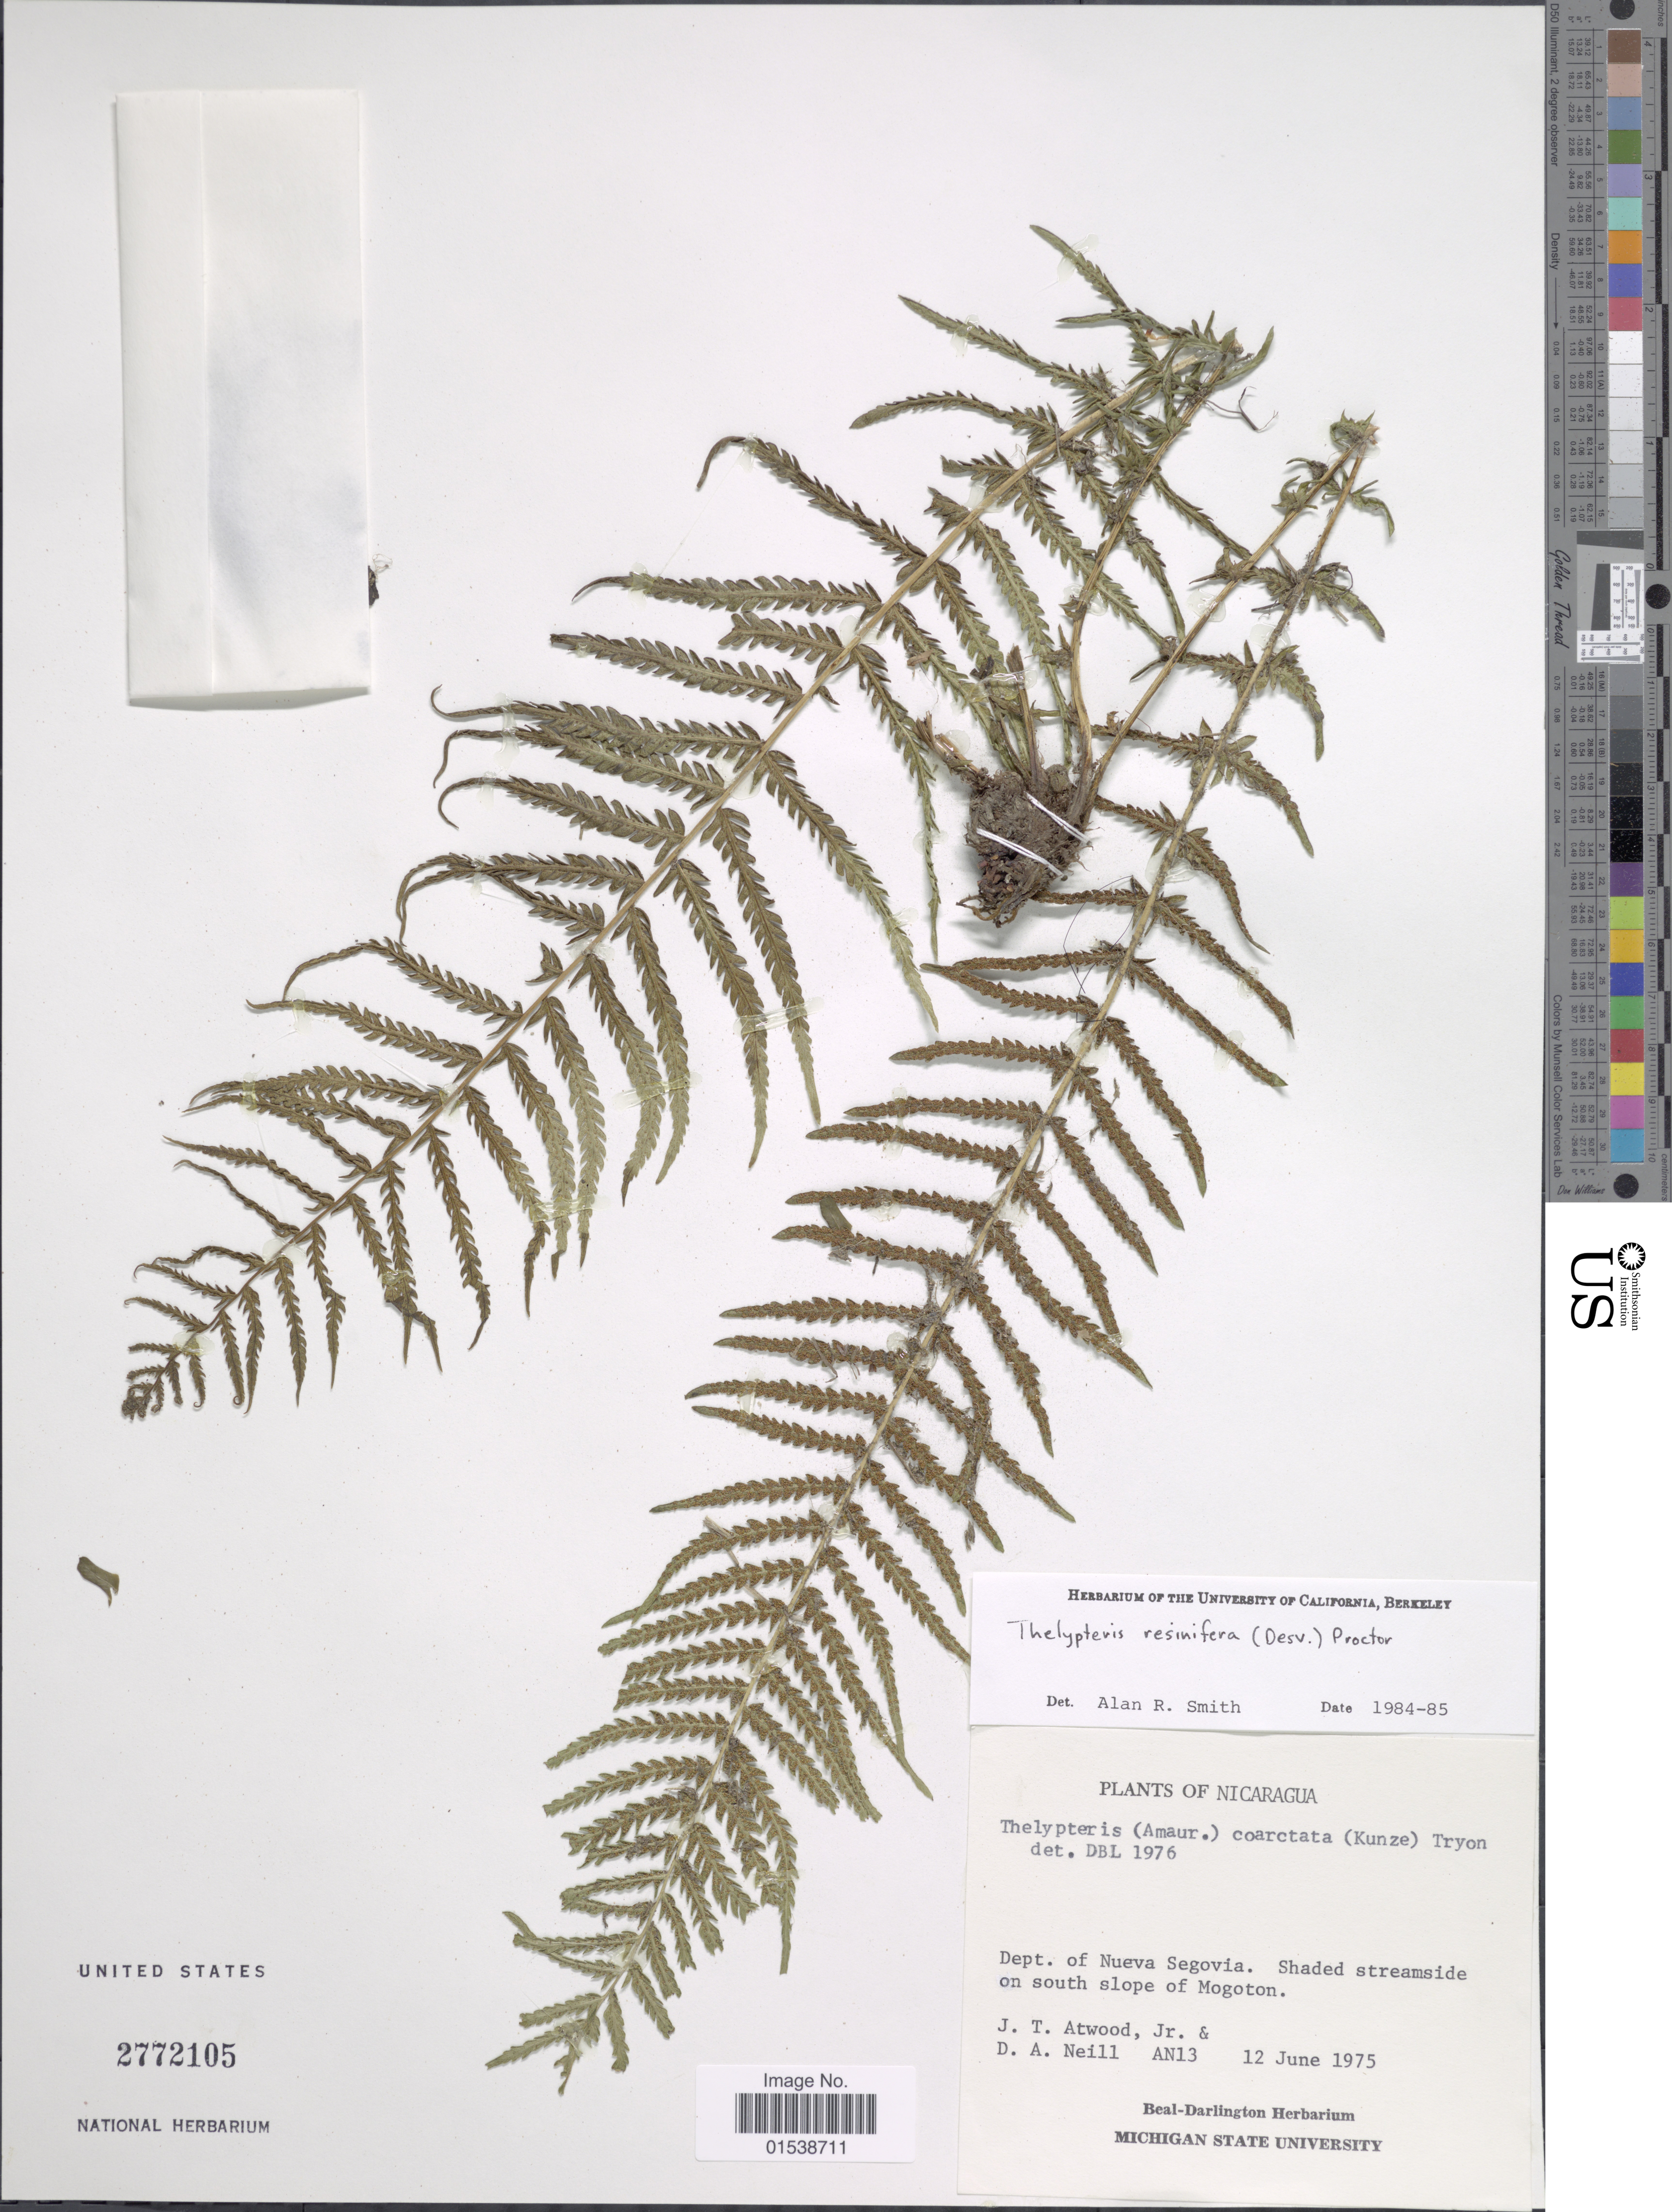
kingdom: Plantae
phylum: Tracheophyta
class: Polypodiopsida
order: Polypodiales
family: Thelypteridaceae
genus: Amauropelta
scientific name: Amauropelta resinifera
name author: (Desv.) Pic. Serm.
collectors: J. T. Atwood & D. A. Neil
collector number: AN13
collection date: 1975-06-12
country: Nicaragua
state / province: Nueva Segovia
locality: Dept. of Nueva Segovia, shaded streamside on south slope of Mogoton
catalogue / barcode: US 2772105